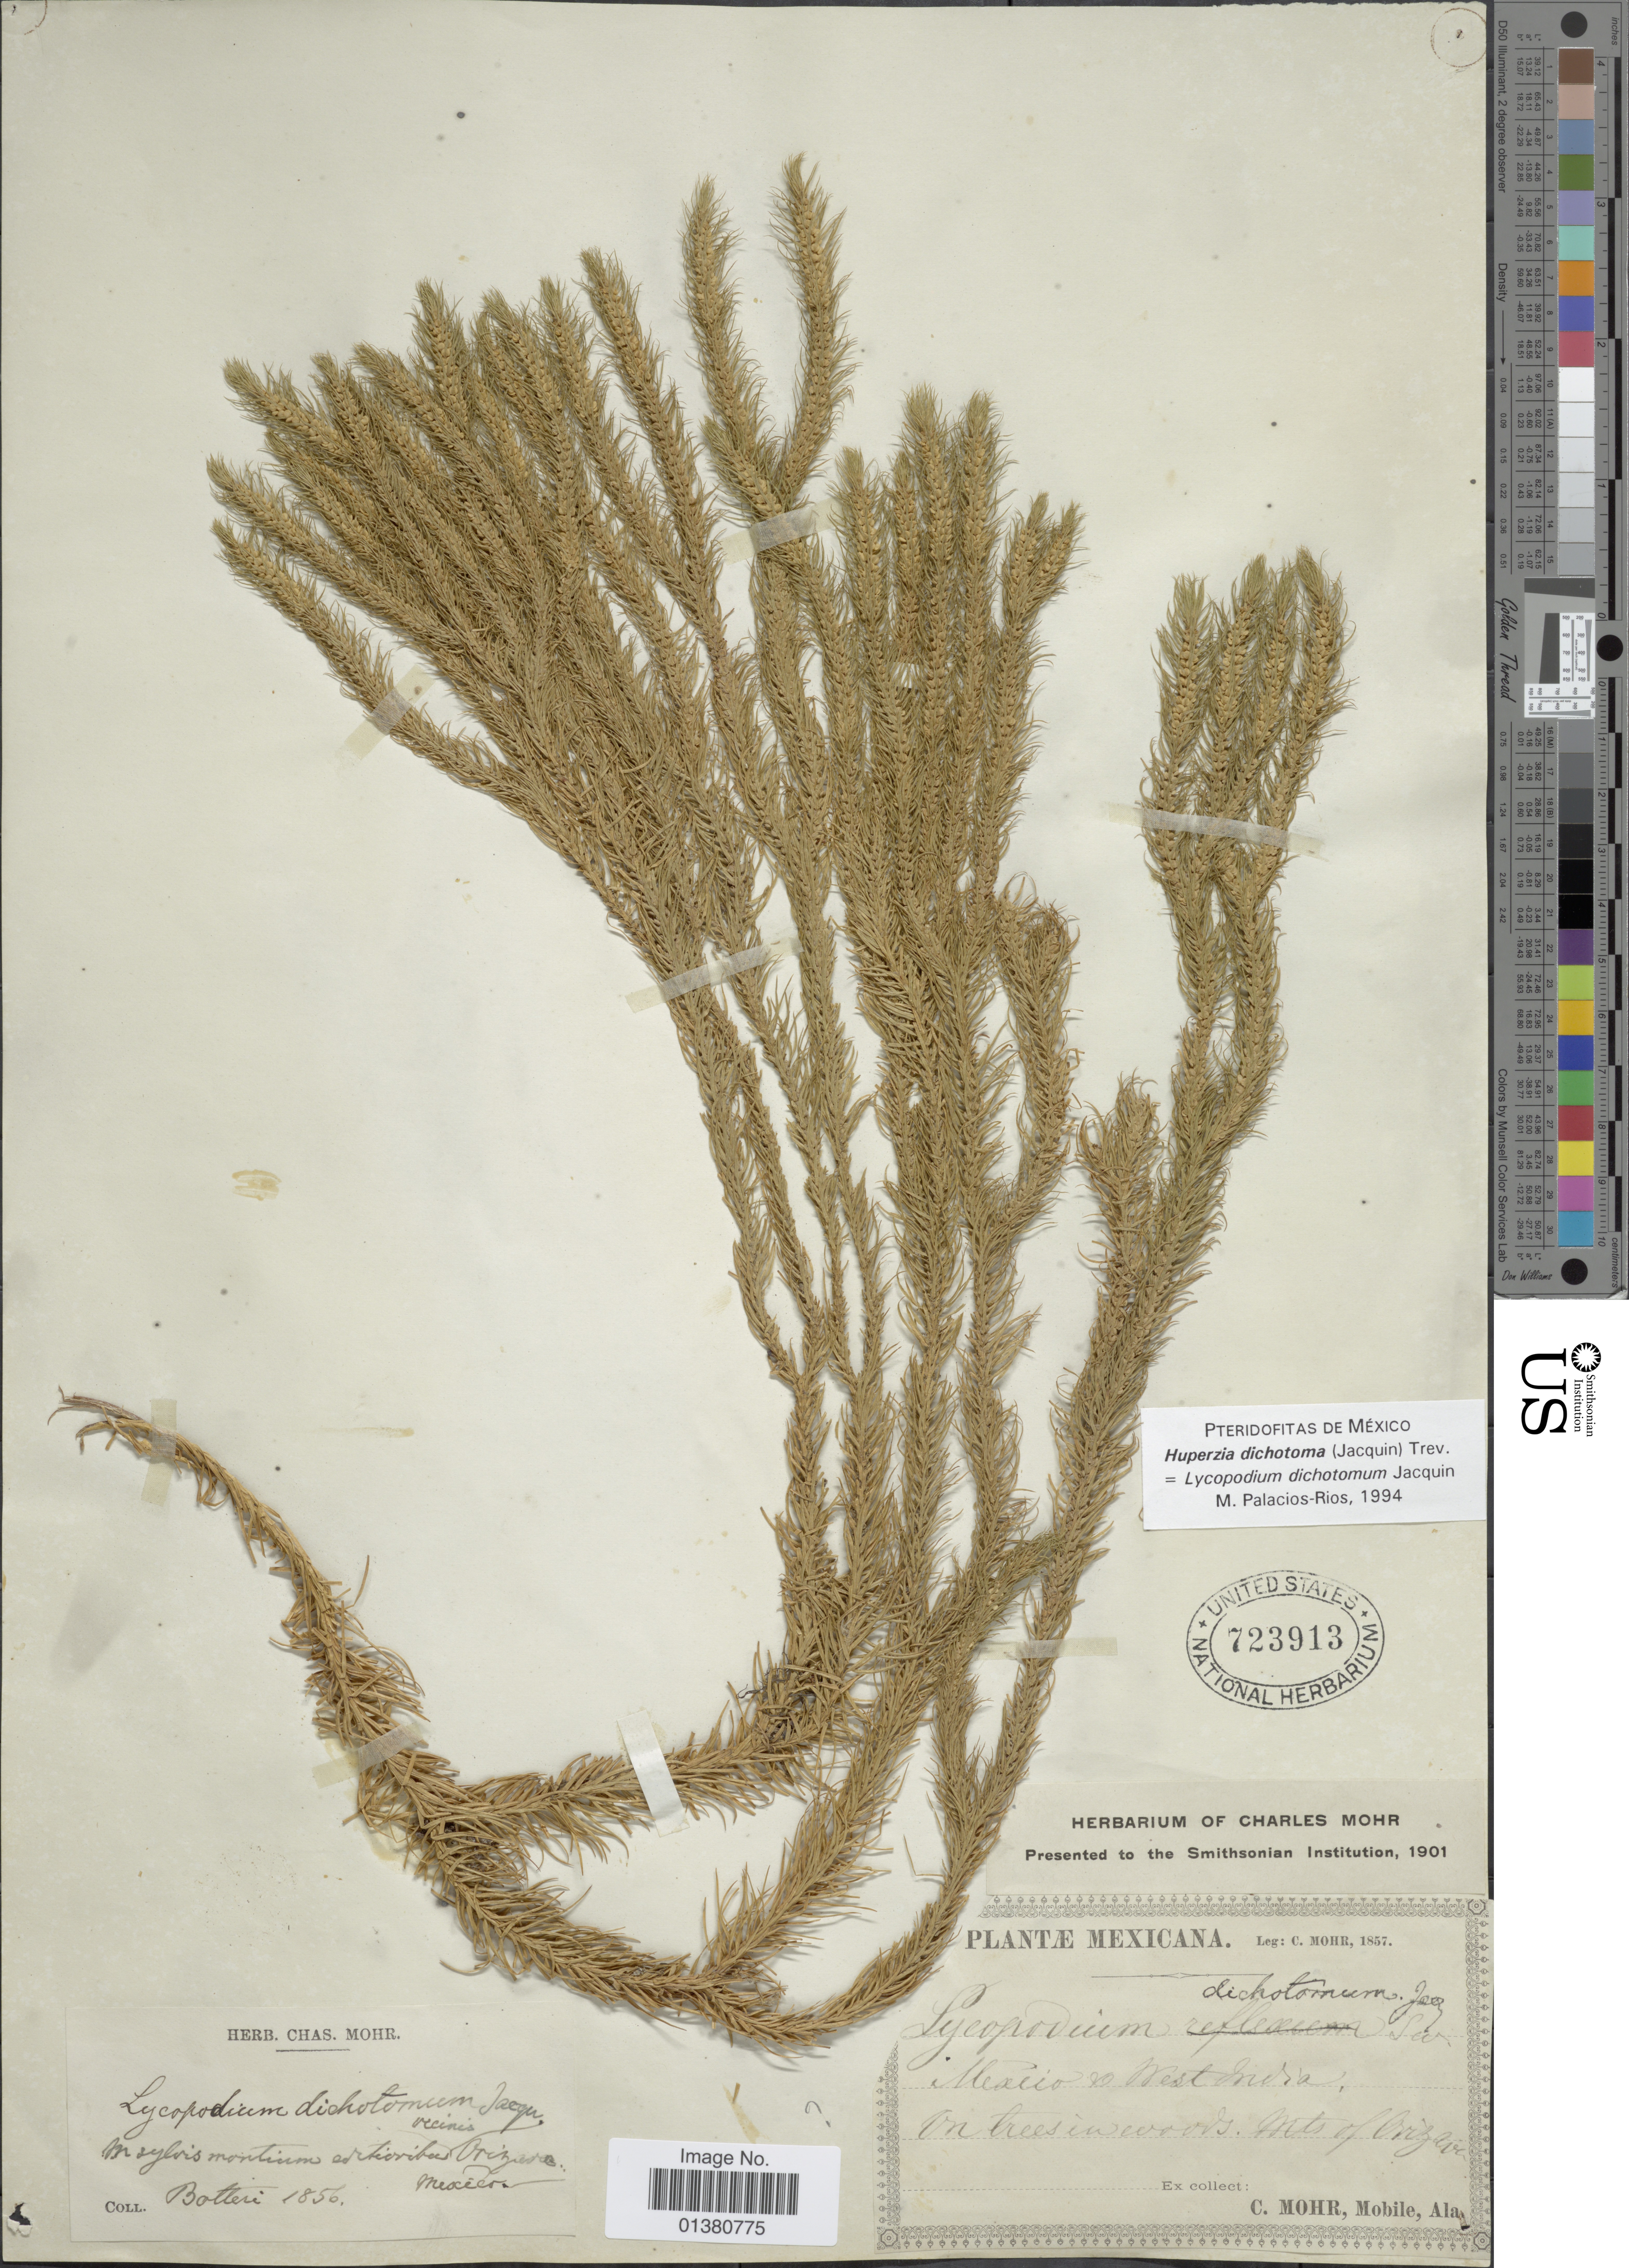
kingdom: Plantae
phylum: Tracheophyta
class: Lycopodiopsida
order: Lycopodiales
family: Lycopodiaceae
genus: Phlegmariurus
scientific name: Phlegmariurus dichotomus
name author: (Jacq.) W.H. Wagner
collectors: C. T. Mohr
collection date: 1857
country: Mexico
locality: Mexico to West India. Mts of Orizava.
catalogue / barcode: US 723913